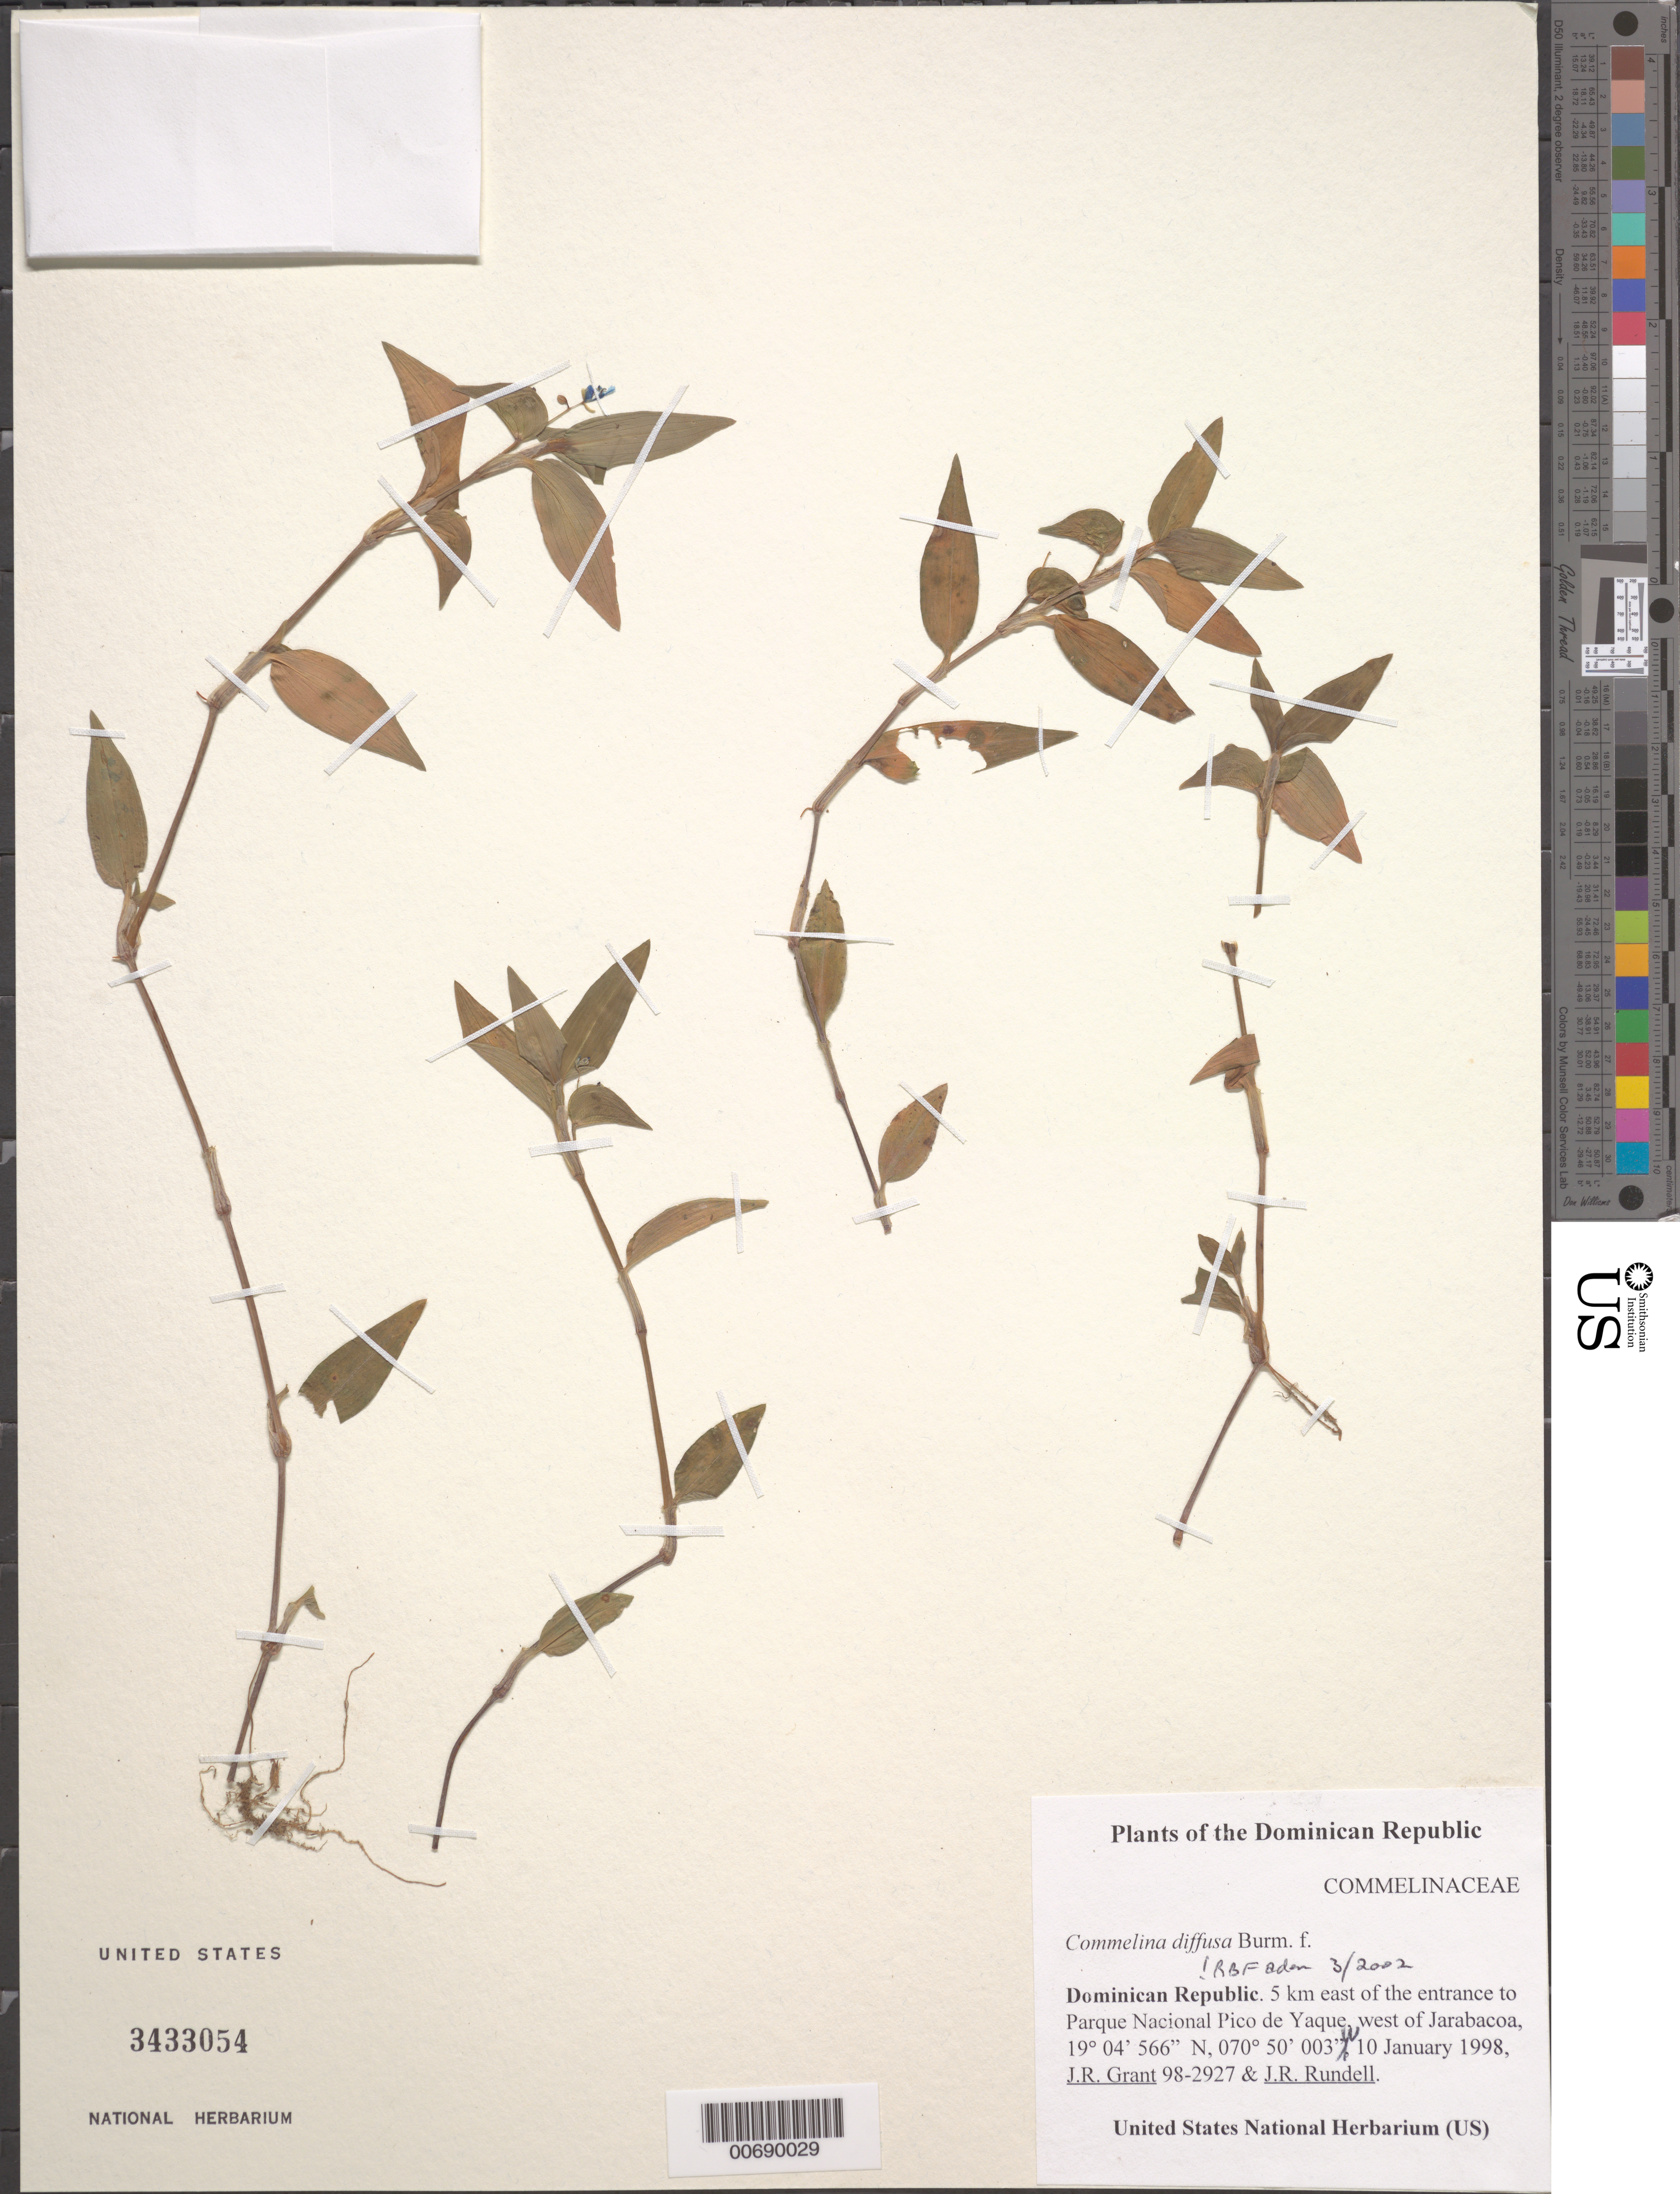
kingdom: Plantae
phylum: Tracheophyta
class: Liliopsida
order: Commelinales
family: Commelinaceae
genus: Commelina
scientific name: Commelina diffusa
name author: Burm. f.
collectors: J. R. Grant & J. R. Rundell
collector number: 98-2927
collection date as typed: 10 Jan 1998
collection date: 1998-01-10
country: Dominican Republic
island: Hispaniola Island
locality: E of the entrance to Parque Nacional Pico de Yaque, W of Jarabacoa.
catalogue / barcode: US 3433054